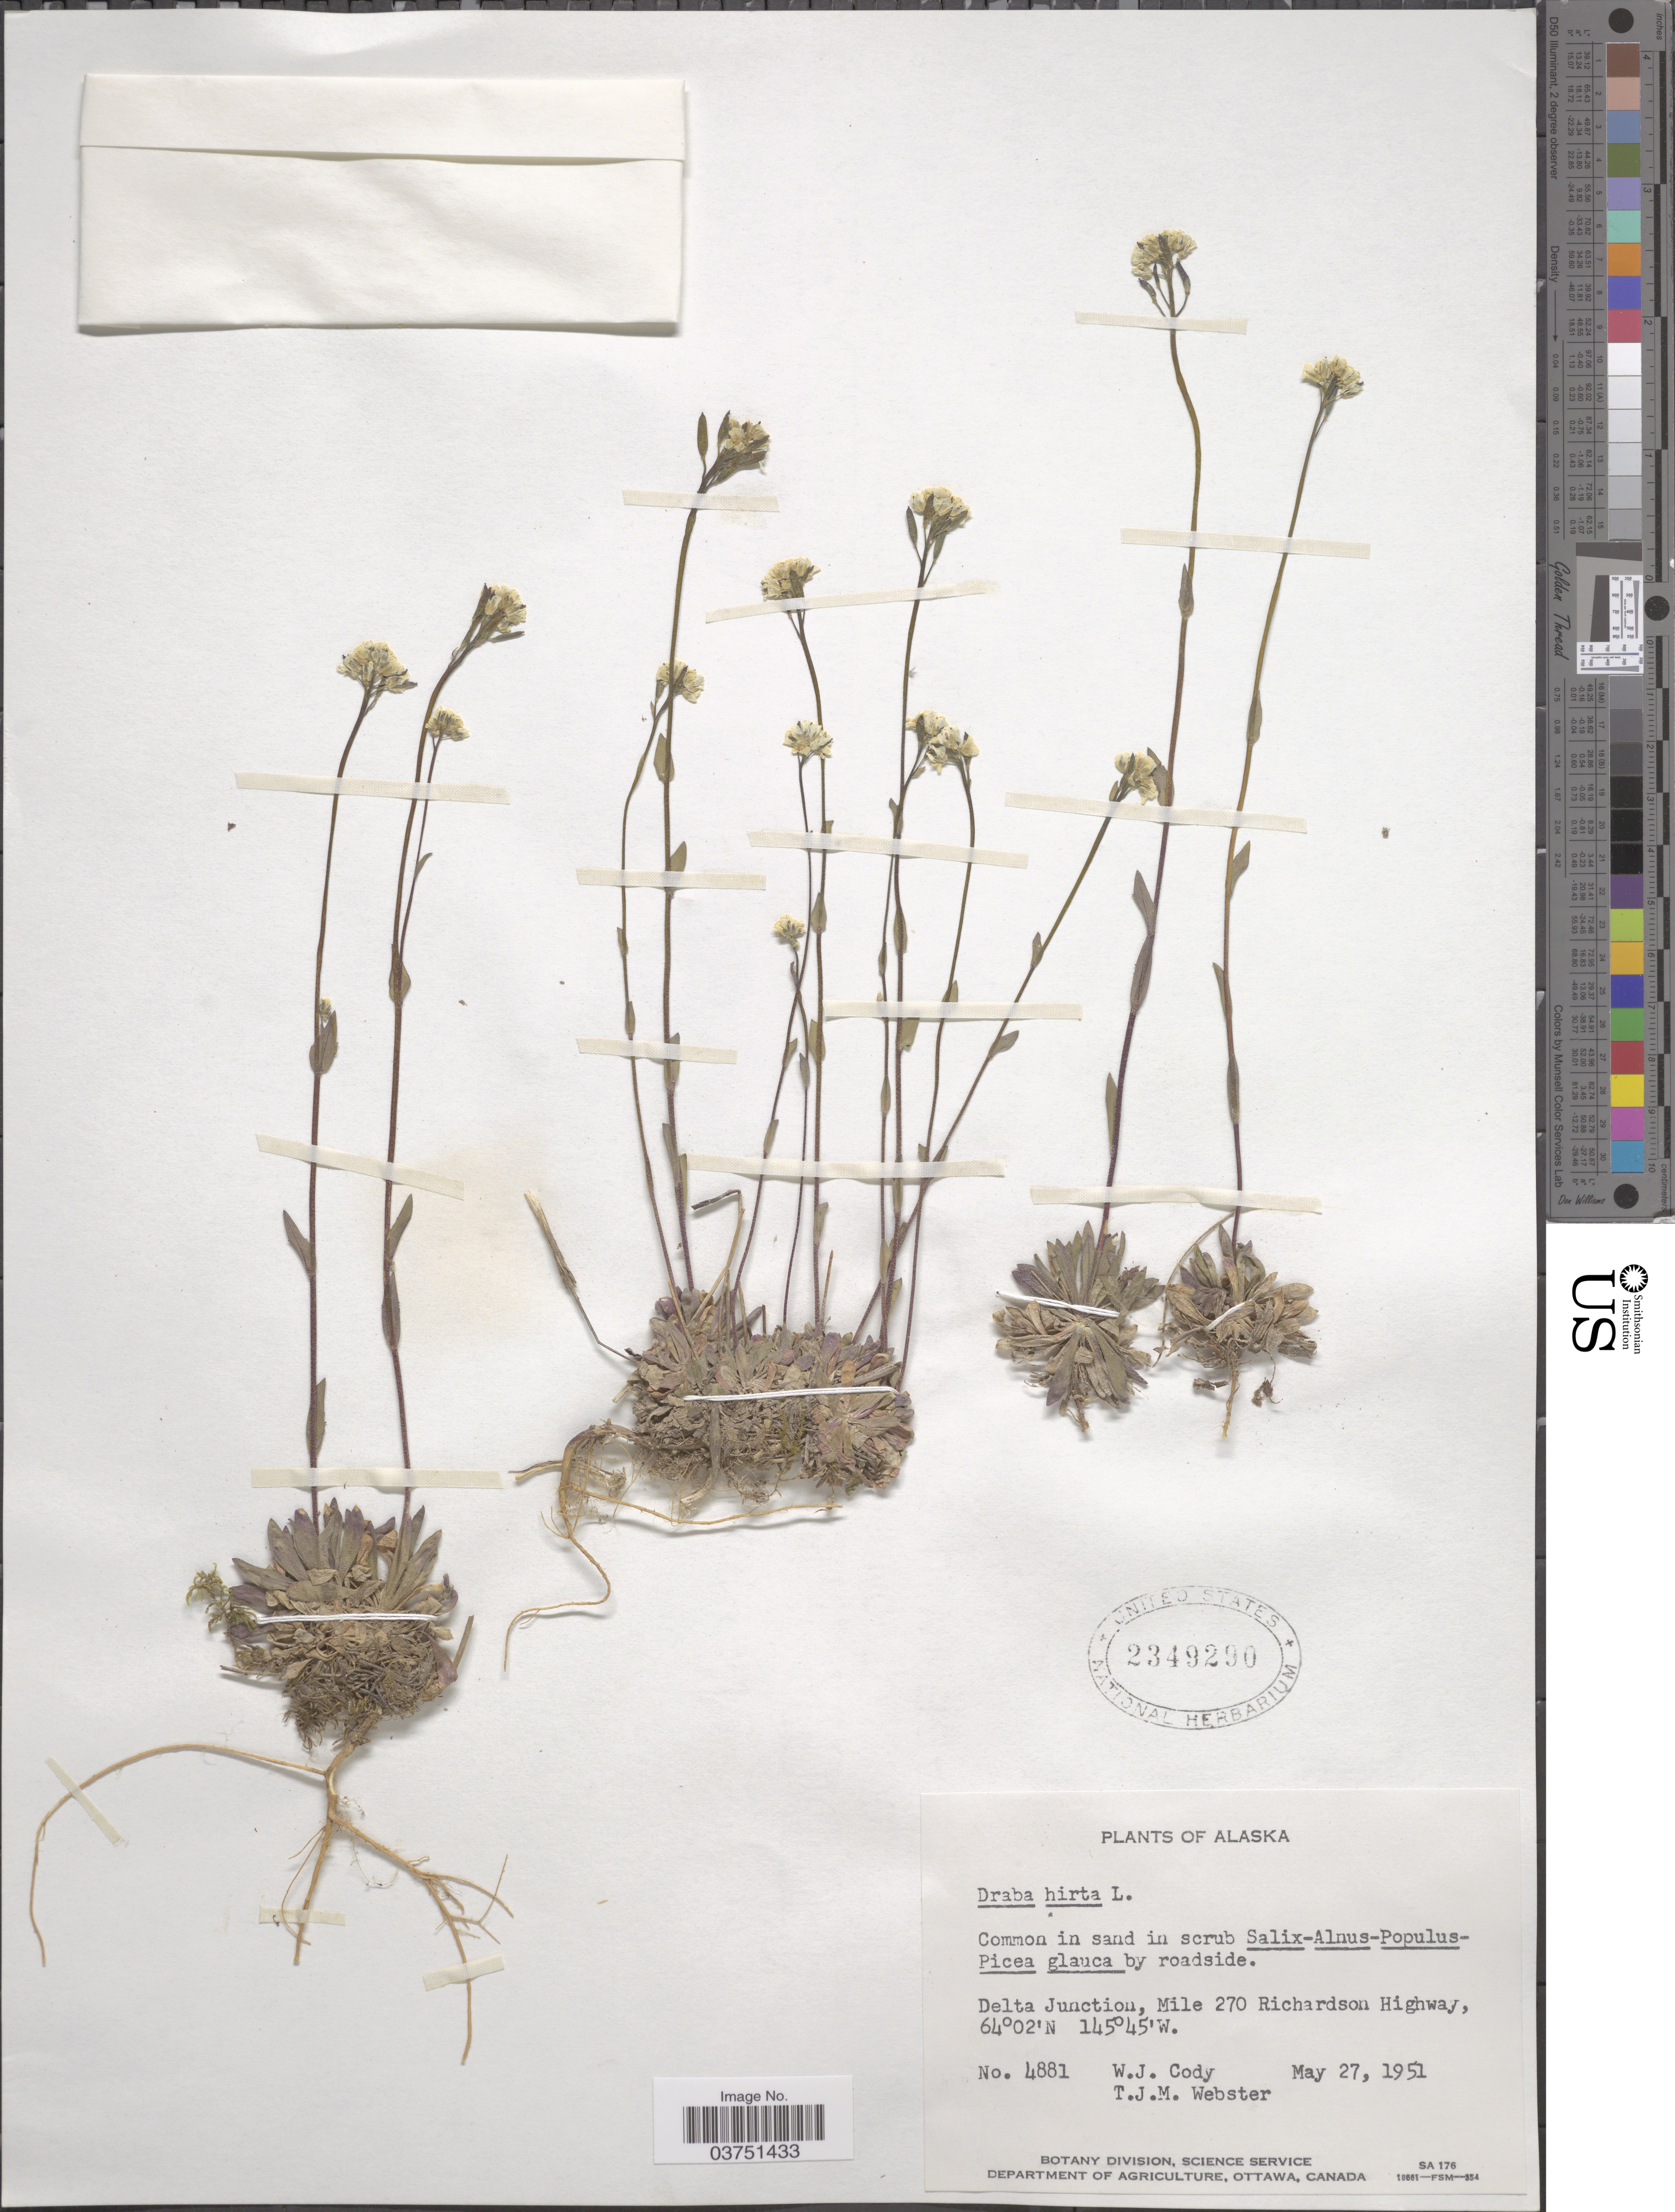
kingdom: Plantae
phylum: Tracheophyta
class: Magnoliopsida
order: Brassicales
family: Brassicaceae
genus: Draba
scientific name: Draba glabella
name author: Pursh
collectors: W. Cody & T. J. Webster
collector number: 4881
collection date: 1951-05-27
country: United States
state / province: Alaska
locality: Delta Junction, Mile 270 Richardson Highway.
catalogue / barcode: US 2349290